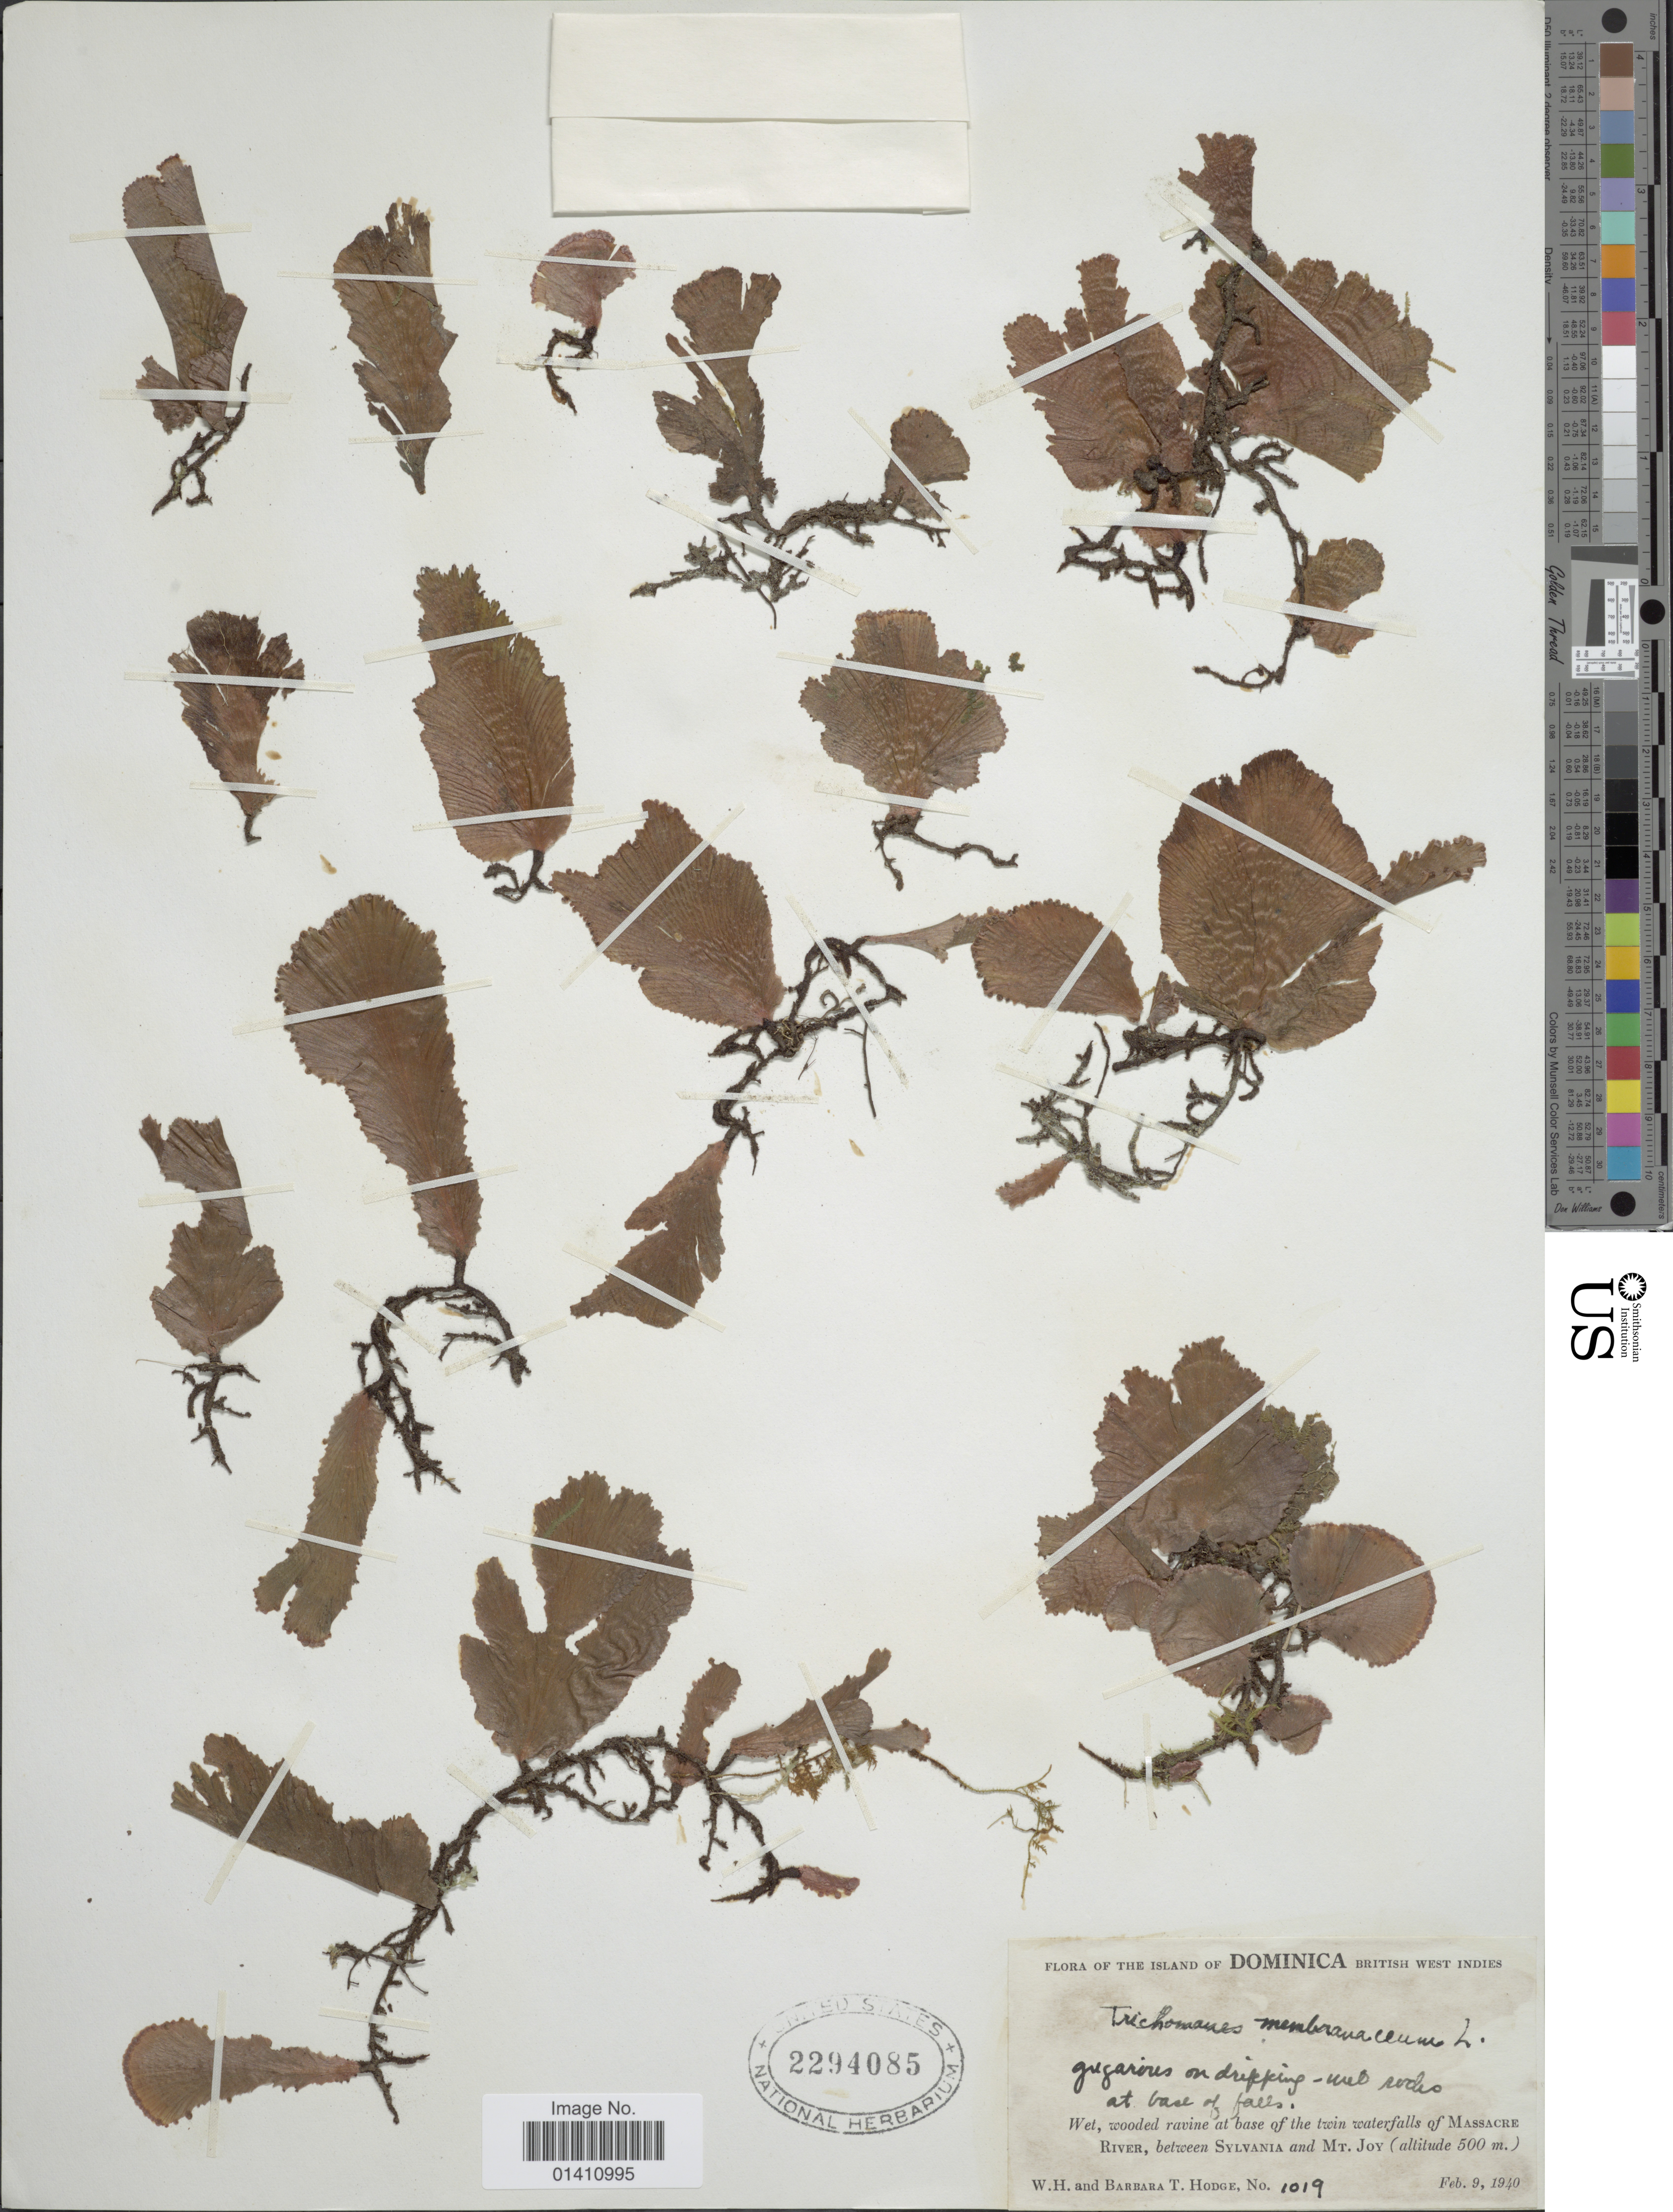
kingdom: Plantae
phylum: Tracheophyta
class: Polypodiopsida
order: Hymenophyllales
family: Hymenophyllaceae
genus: Didymoglossum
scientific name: Didymoglossum membranaceum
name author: (L.) Vareschi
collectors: W. Hodge & B. Hodge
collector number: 1019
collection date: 1940-02-09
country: Dominica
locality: British West Indies. Massacre River, between Sylvania and Mt. Joy.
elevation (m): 500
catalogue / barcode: US 2294085